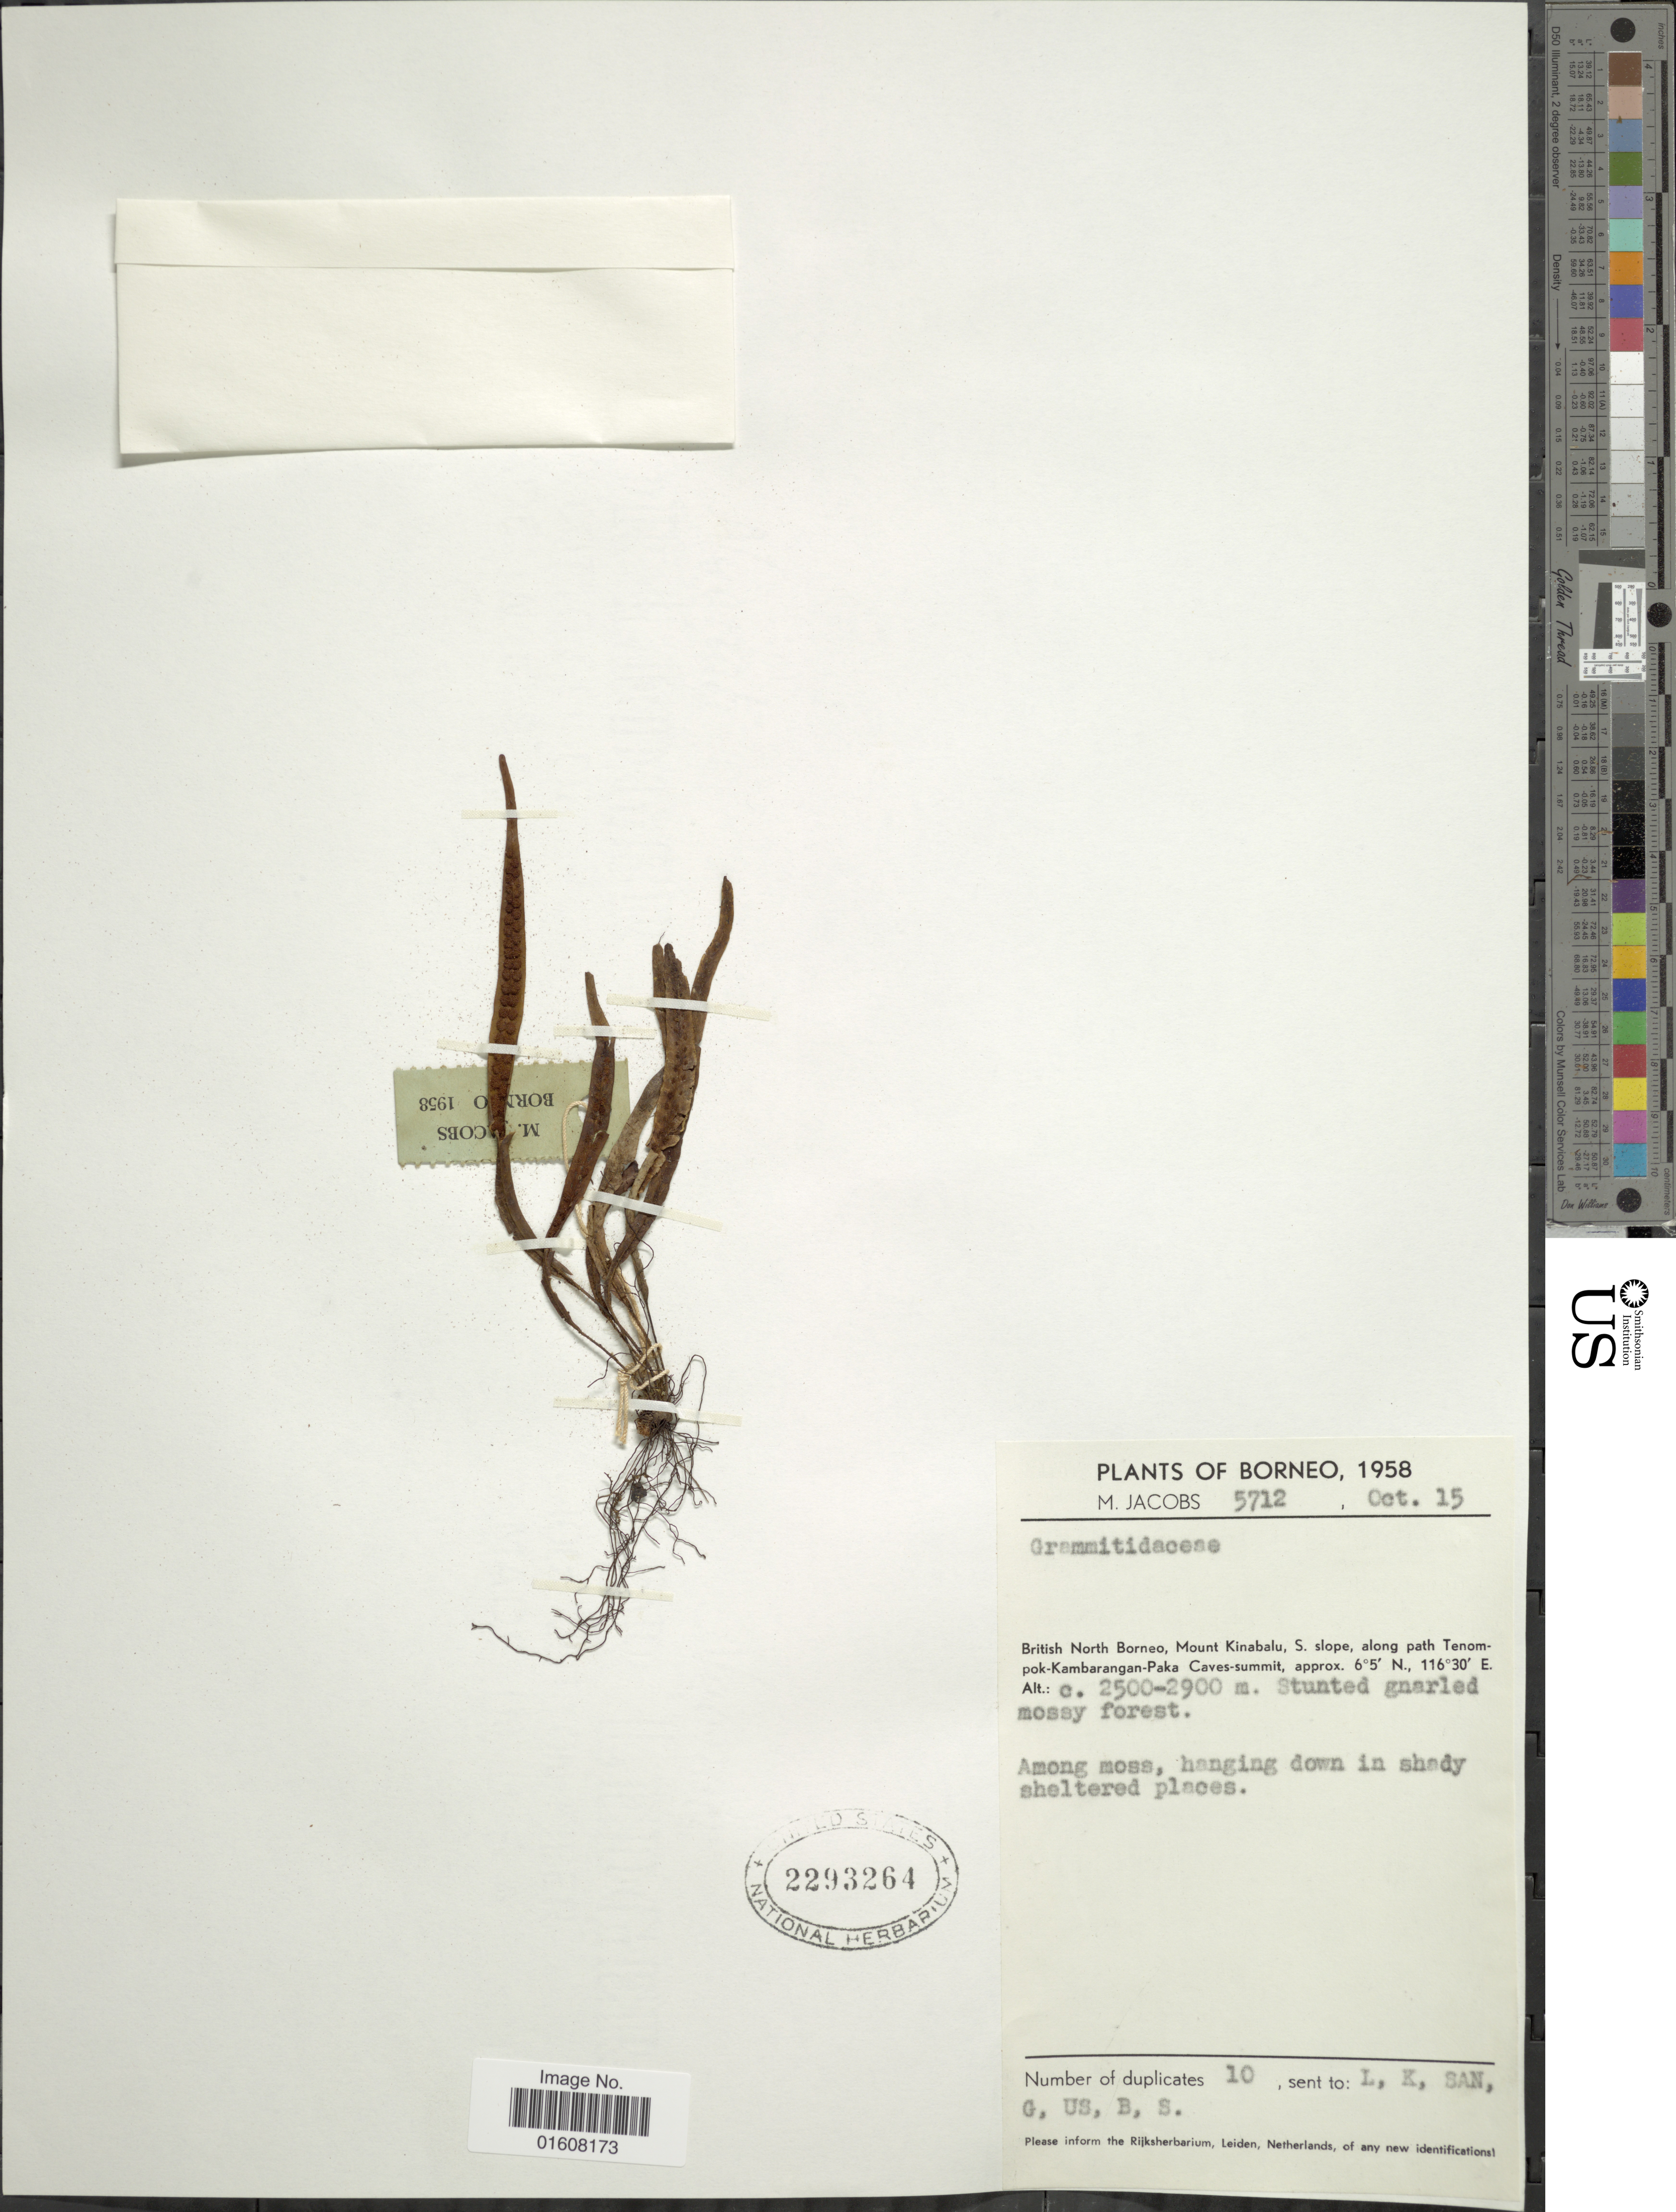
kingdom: Plantae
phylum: Tracheophyta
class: Polypodiopsida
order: Polypodiales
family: Polypodiaceae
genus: Grammitis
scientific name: Grammitis sp.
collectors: M. Jacobs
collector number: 5712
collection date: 1958-10-15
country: Malaysia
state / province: Sabah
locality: British North Borneo, Mount Kinabalu, S. slope, along path Tenompok-Kambarangan-Paka Caves-summit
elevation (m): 2500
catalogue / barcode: US 2293264